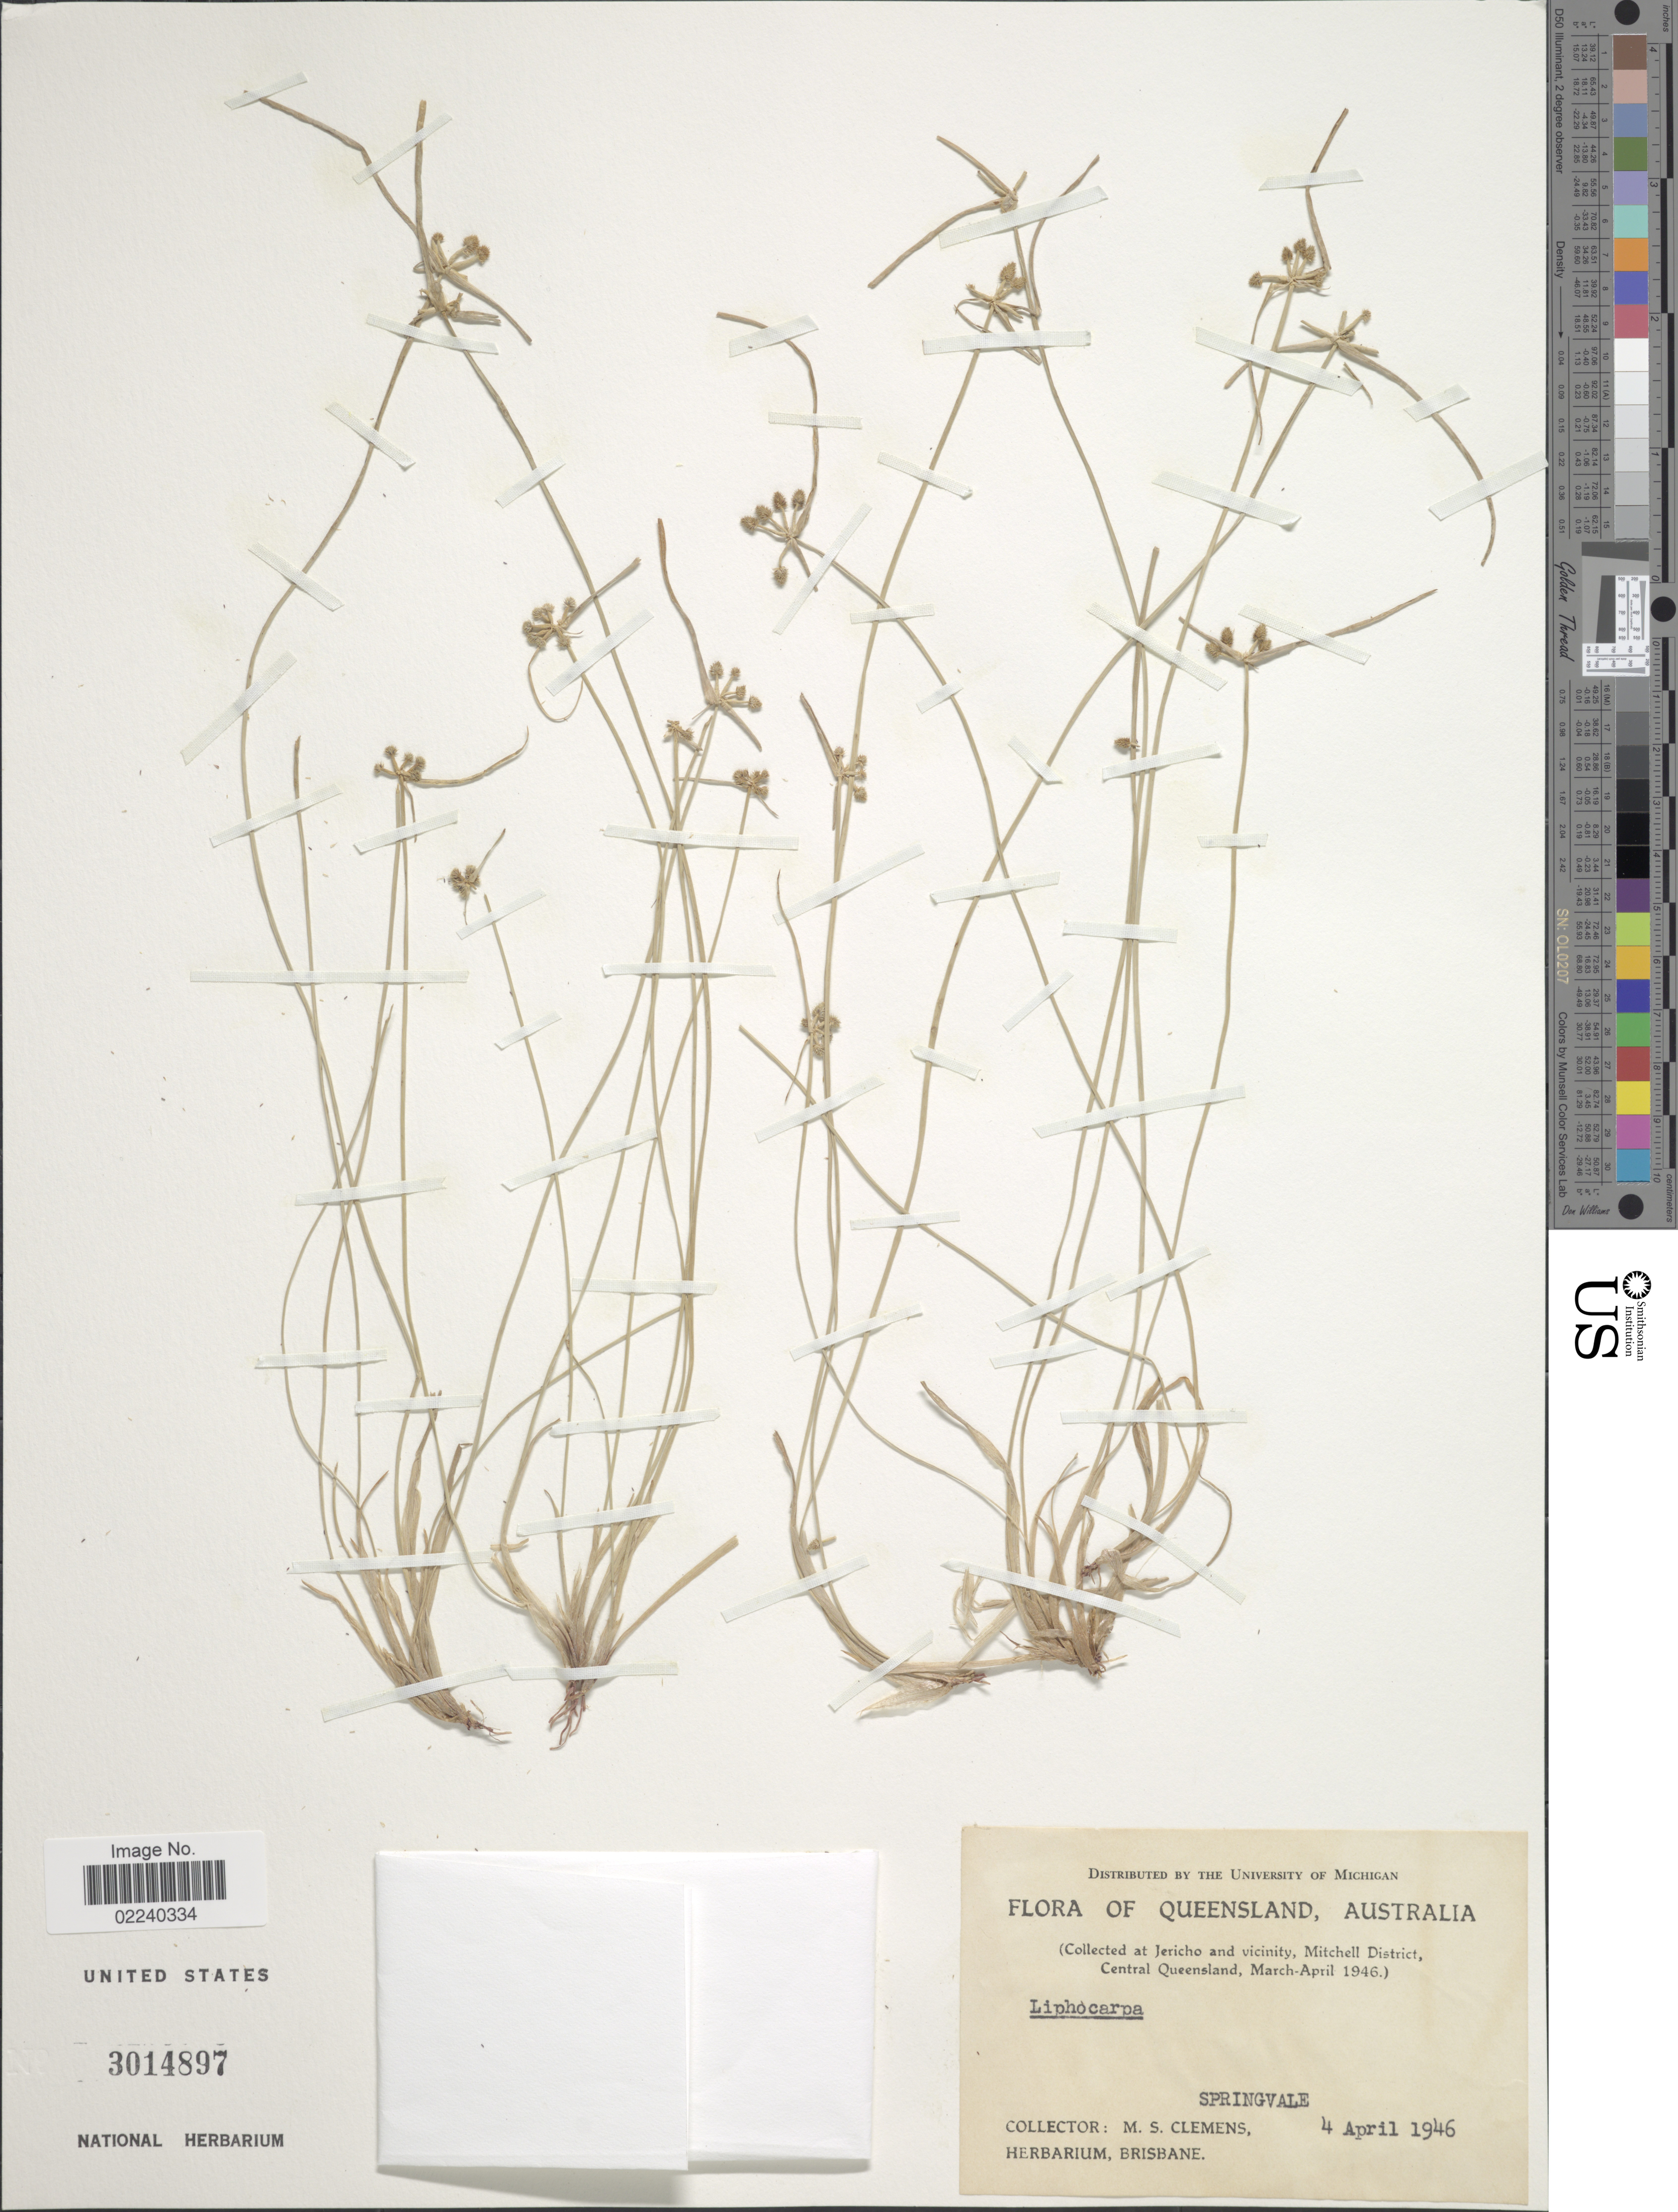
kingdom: Plantae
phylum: Tracheophyta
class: Liliopsida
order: Poales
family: Cyperaceae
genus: Cyperus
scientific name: Cyperus leptocarpus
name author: (F. Muell.) Bauters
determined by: Strong, M. T., (US), Smithsonian Institution - National Museum of Natural History (UNITED STATES)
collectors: M. S. Clemens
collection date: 1946-04-04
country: Australia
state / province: Queensland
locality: Jericho and vicinity, Mitchell District, Central Queensland, Springvale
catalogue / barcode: US 3014897